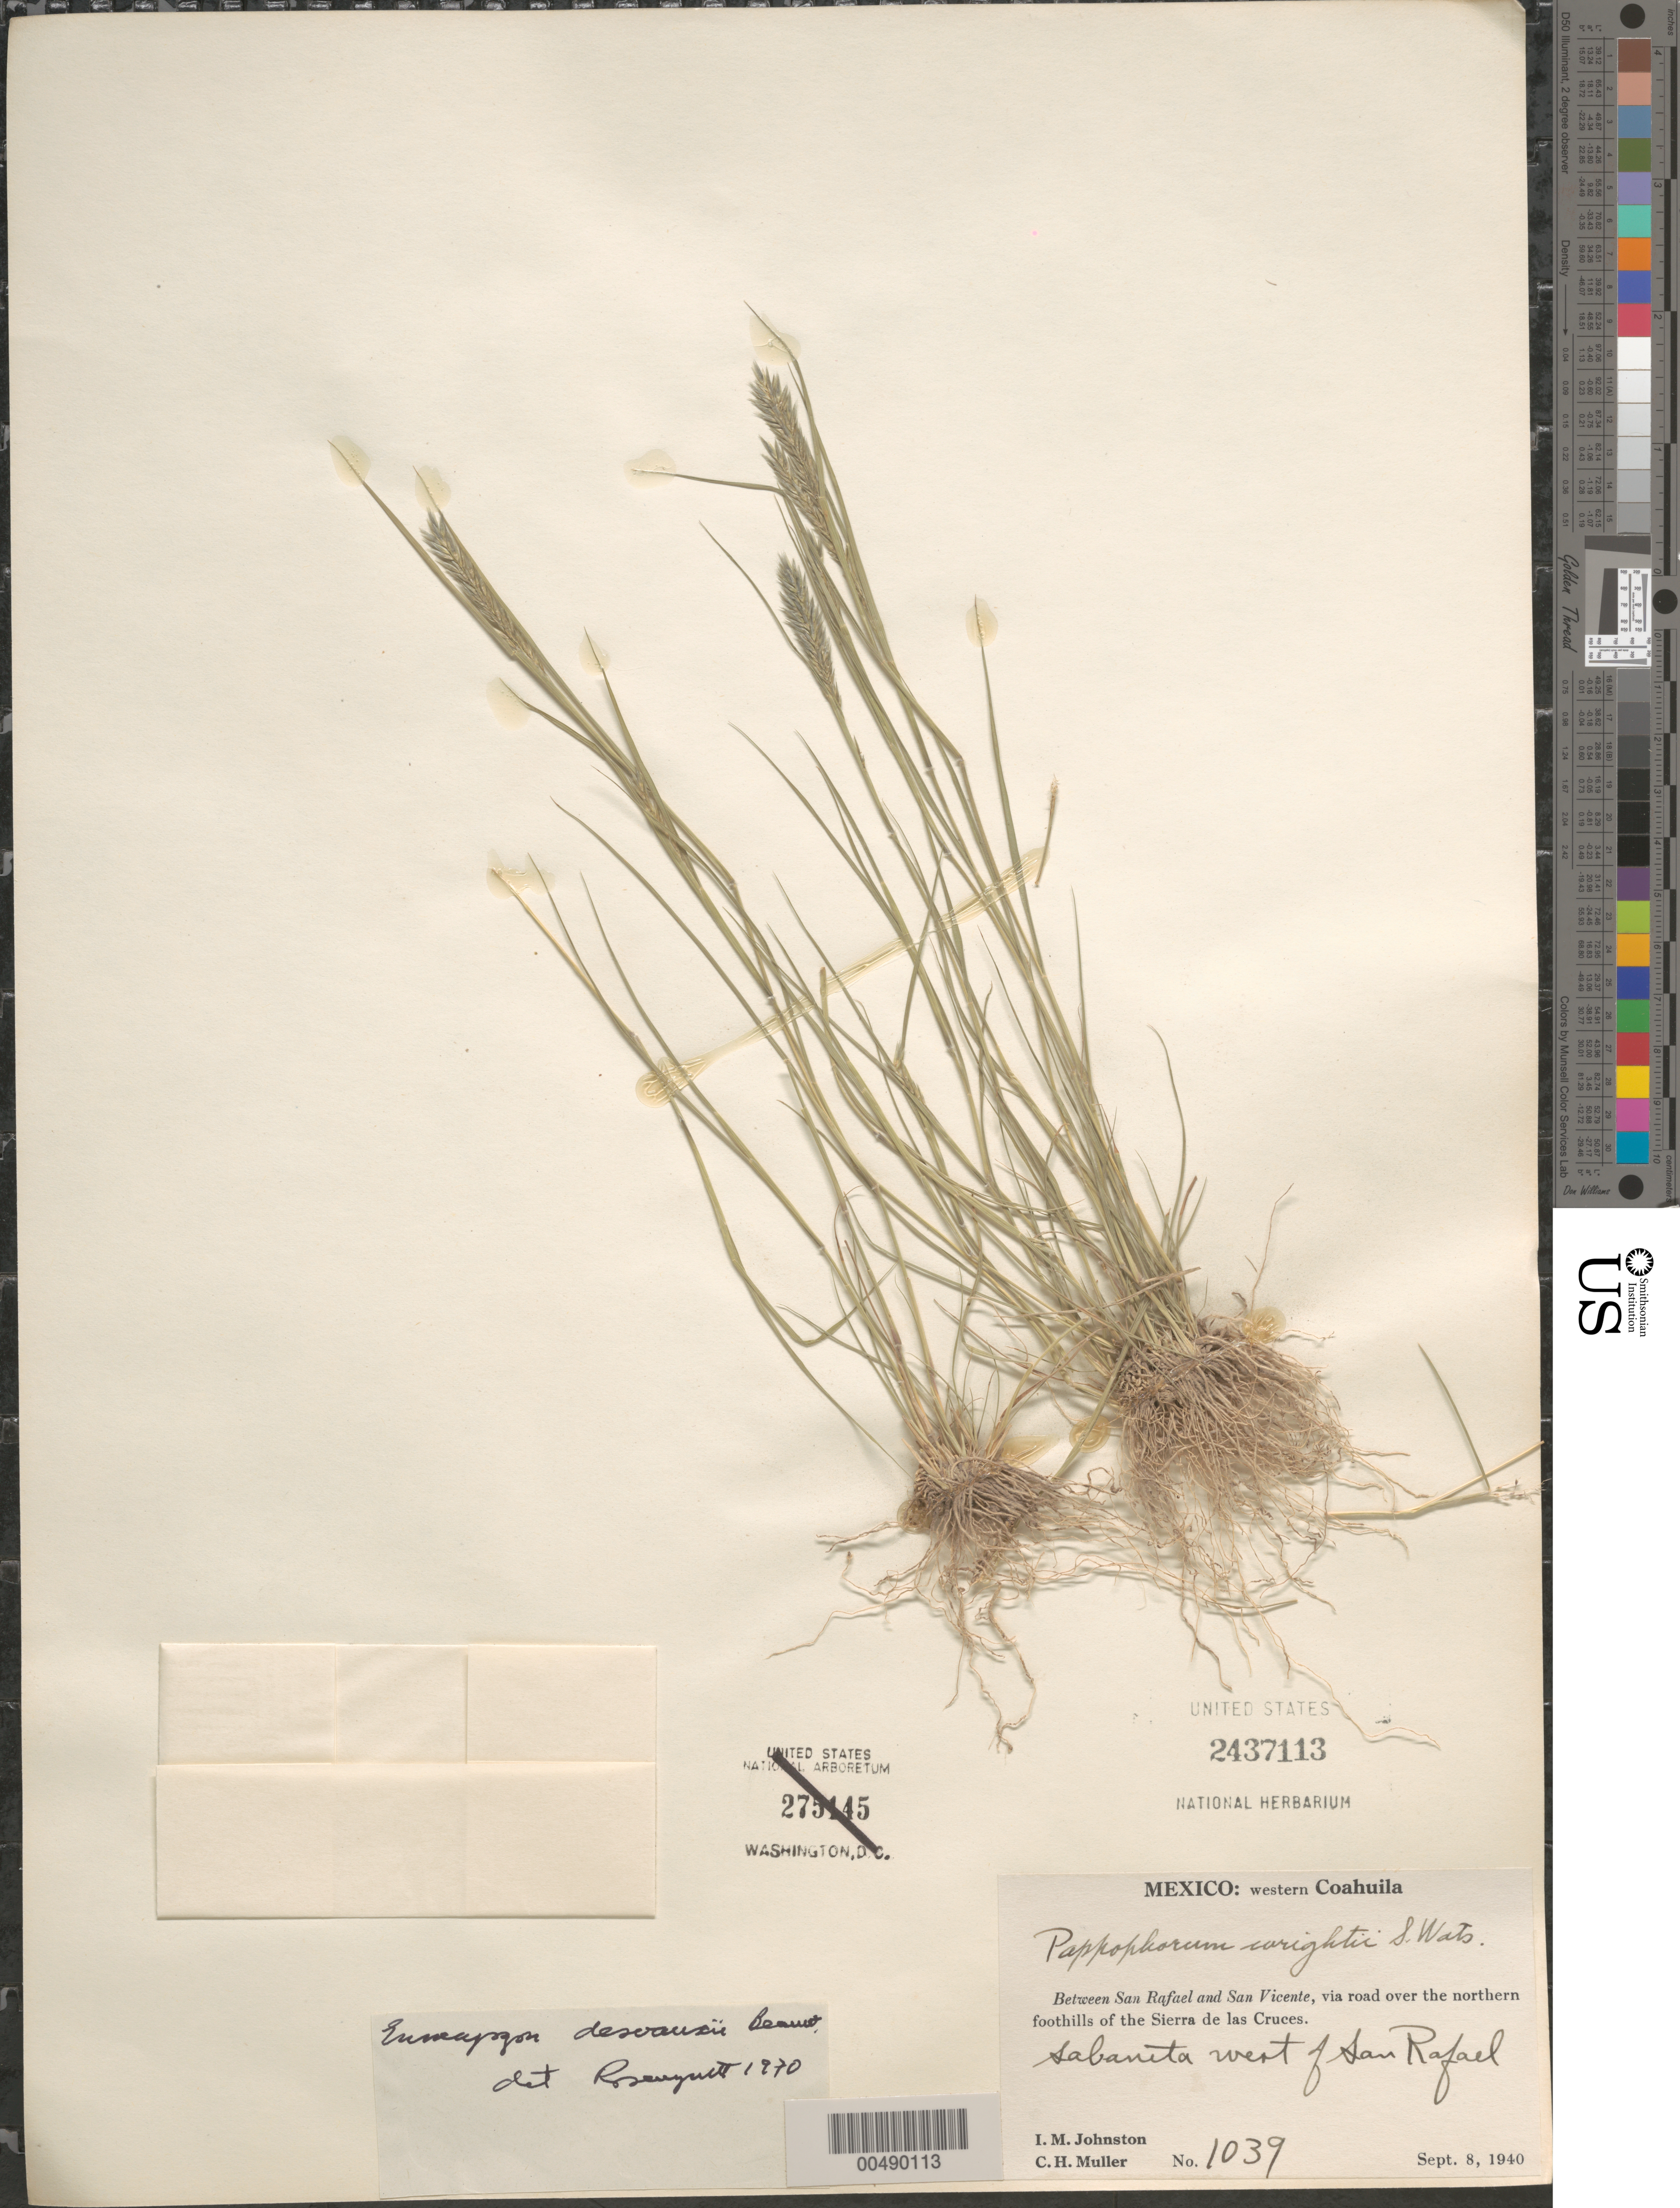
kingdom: Plantae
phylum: Tracheophyta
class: Liliopsida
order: Poales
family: Poaceae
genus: Enneapogon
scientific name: Enneapogon desvauxii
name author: P. Beauv.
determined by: Rosengurtt, B.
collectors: I.M. Johnston & C. H. Müller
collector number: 1039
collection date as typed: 8 Sep 1940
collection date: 1940-09-08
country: Mexico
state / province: Coahuila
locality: W Coahuila, between San Rafael and San Vicente, via rd over the N foothills of the Sierra de la Cruces, W of San Rafael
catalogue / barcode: US 2437113